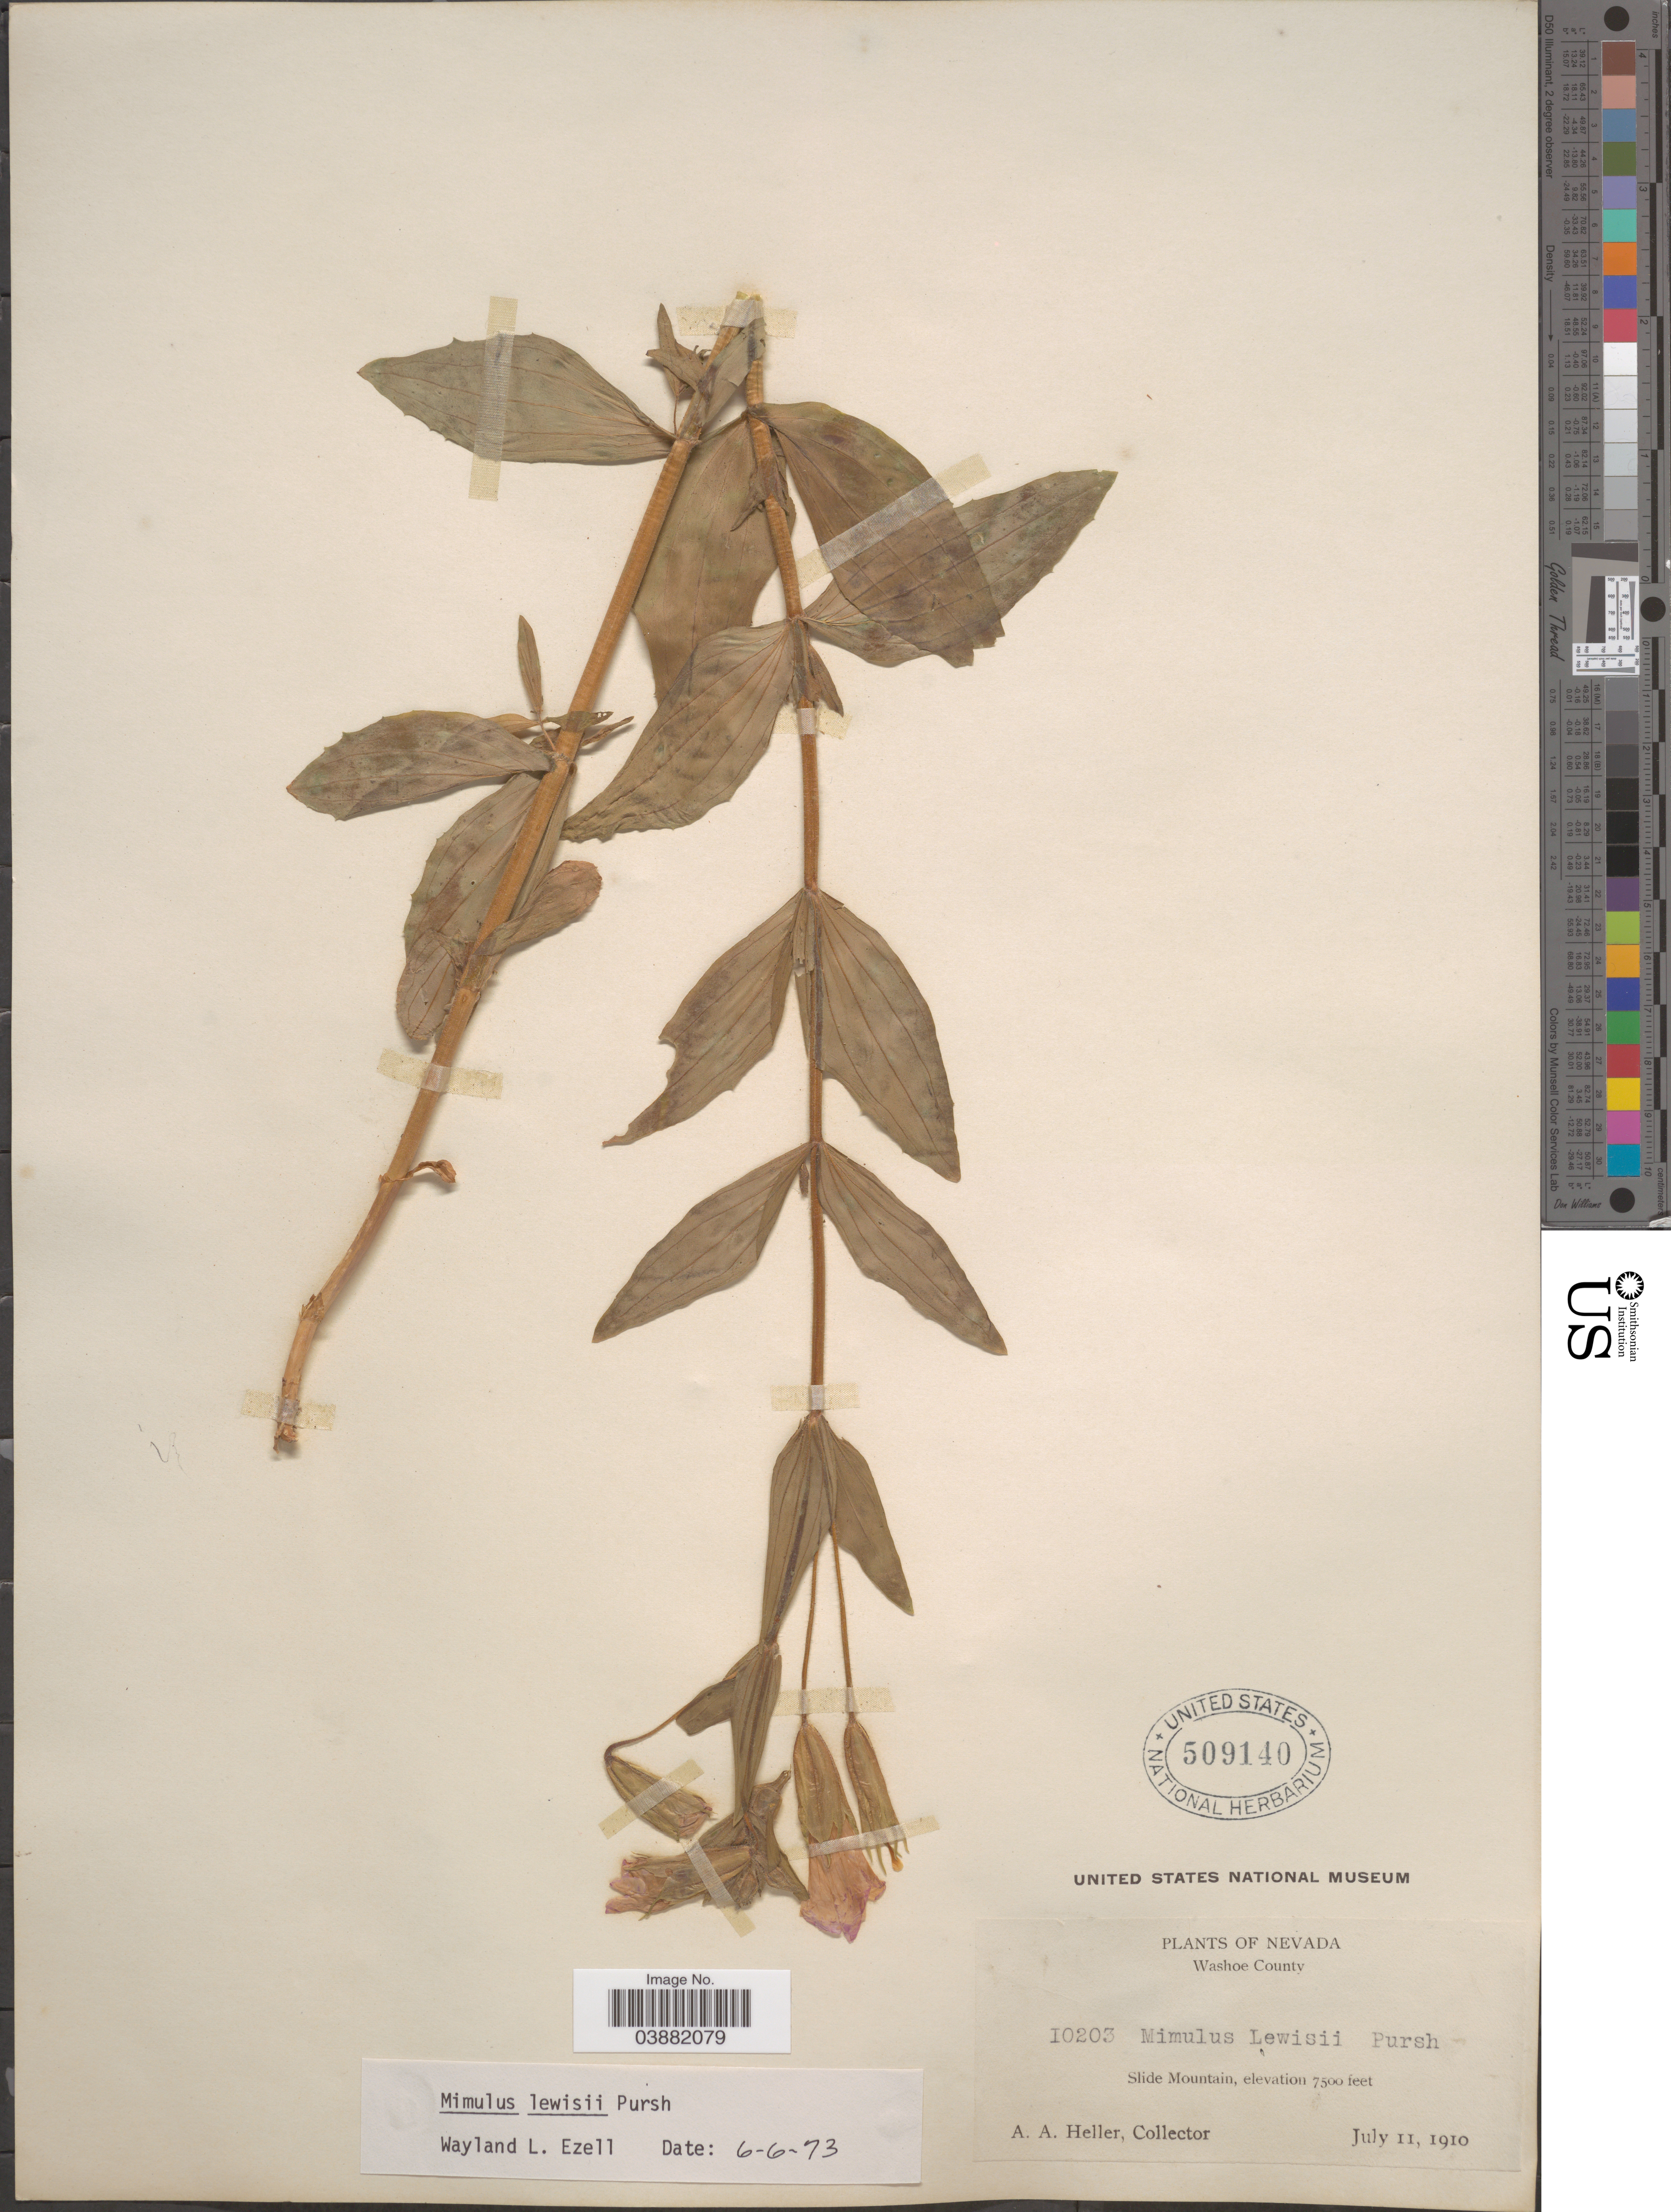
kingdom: Plantae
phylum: Tracheophyta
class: Magnoliopsida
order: Lamiales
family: Phrymaceae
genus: Mimulus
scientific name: Mimulus lewisii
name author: Pursh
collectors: A. A. Heller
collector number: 10203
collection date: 1910-07-11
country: United States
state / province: Nevada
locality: Washoe County. Slide Mountain.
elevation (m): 2286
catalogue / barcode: US 509140